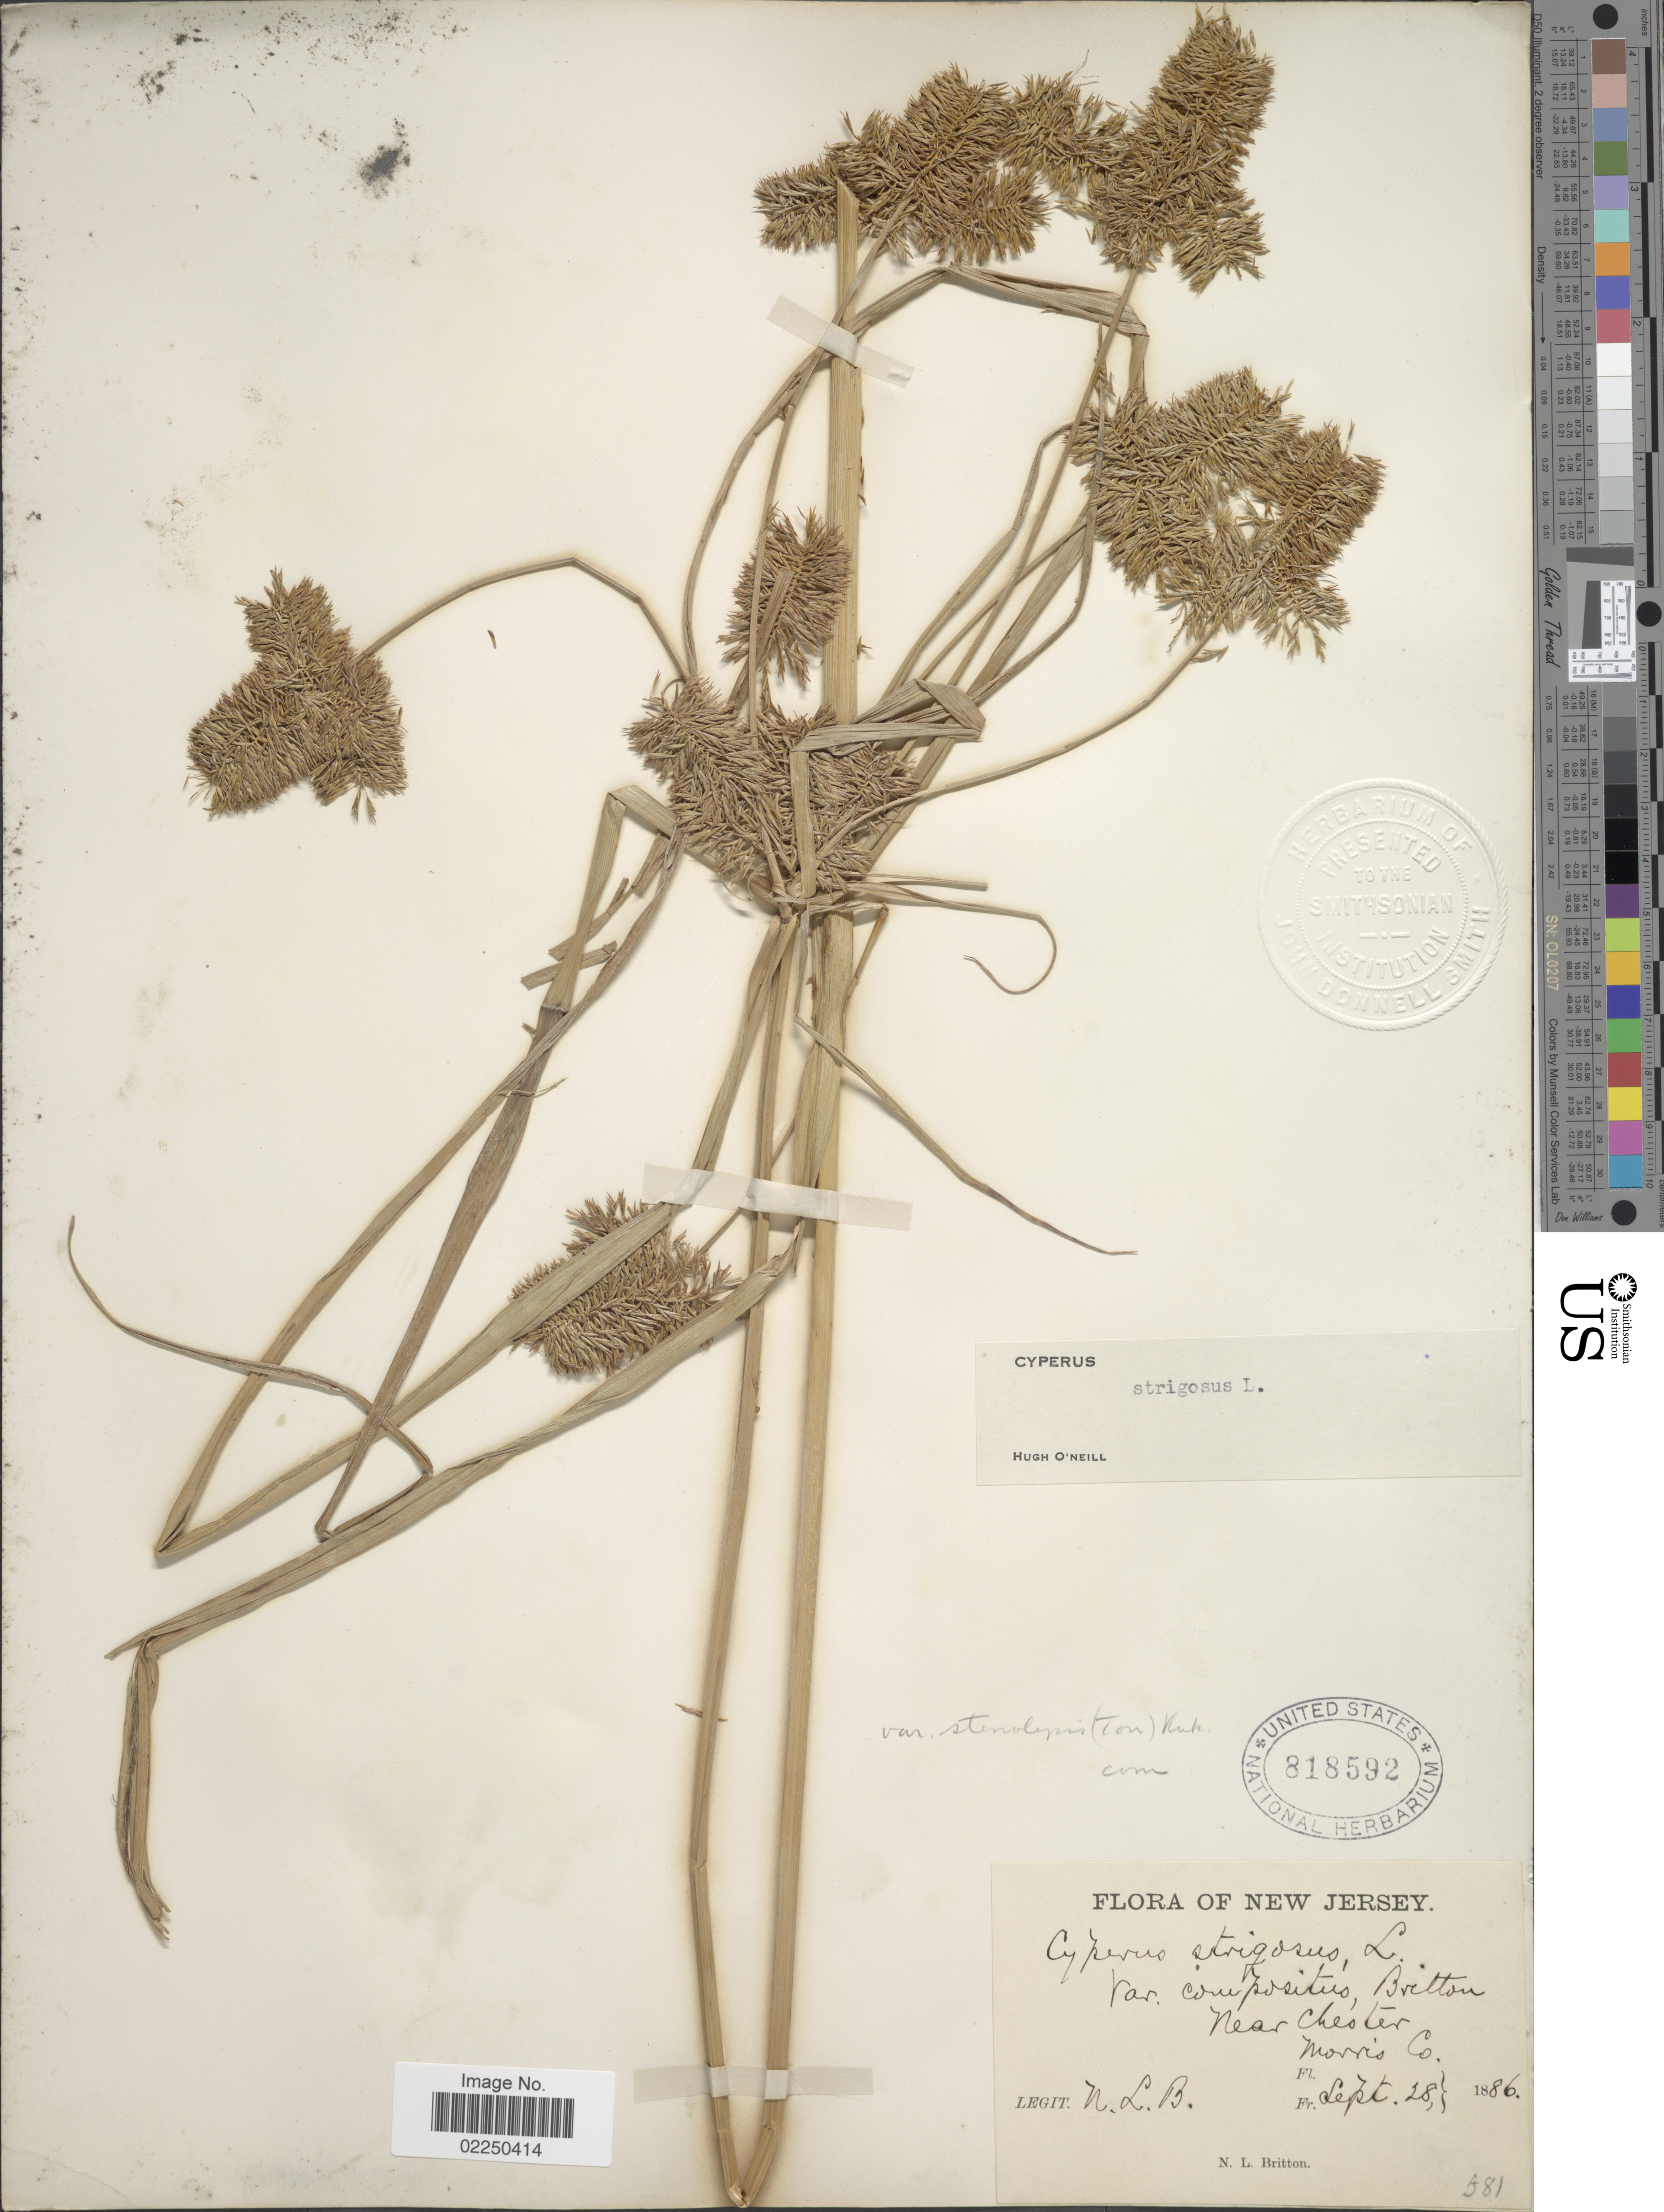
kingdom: Plantae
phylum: Tracheophyta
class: Liliopsida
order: Poales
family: Cyperaceae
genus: Cyperus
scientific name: Cyperus strigosus var. stenolepis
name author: (Torr.) Kük.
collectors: N. Britton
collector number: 581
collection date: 1886-09-28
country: United States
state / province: New Jersey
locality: Britton, near Chester, Morris Co.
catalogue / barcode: US 818592